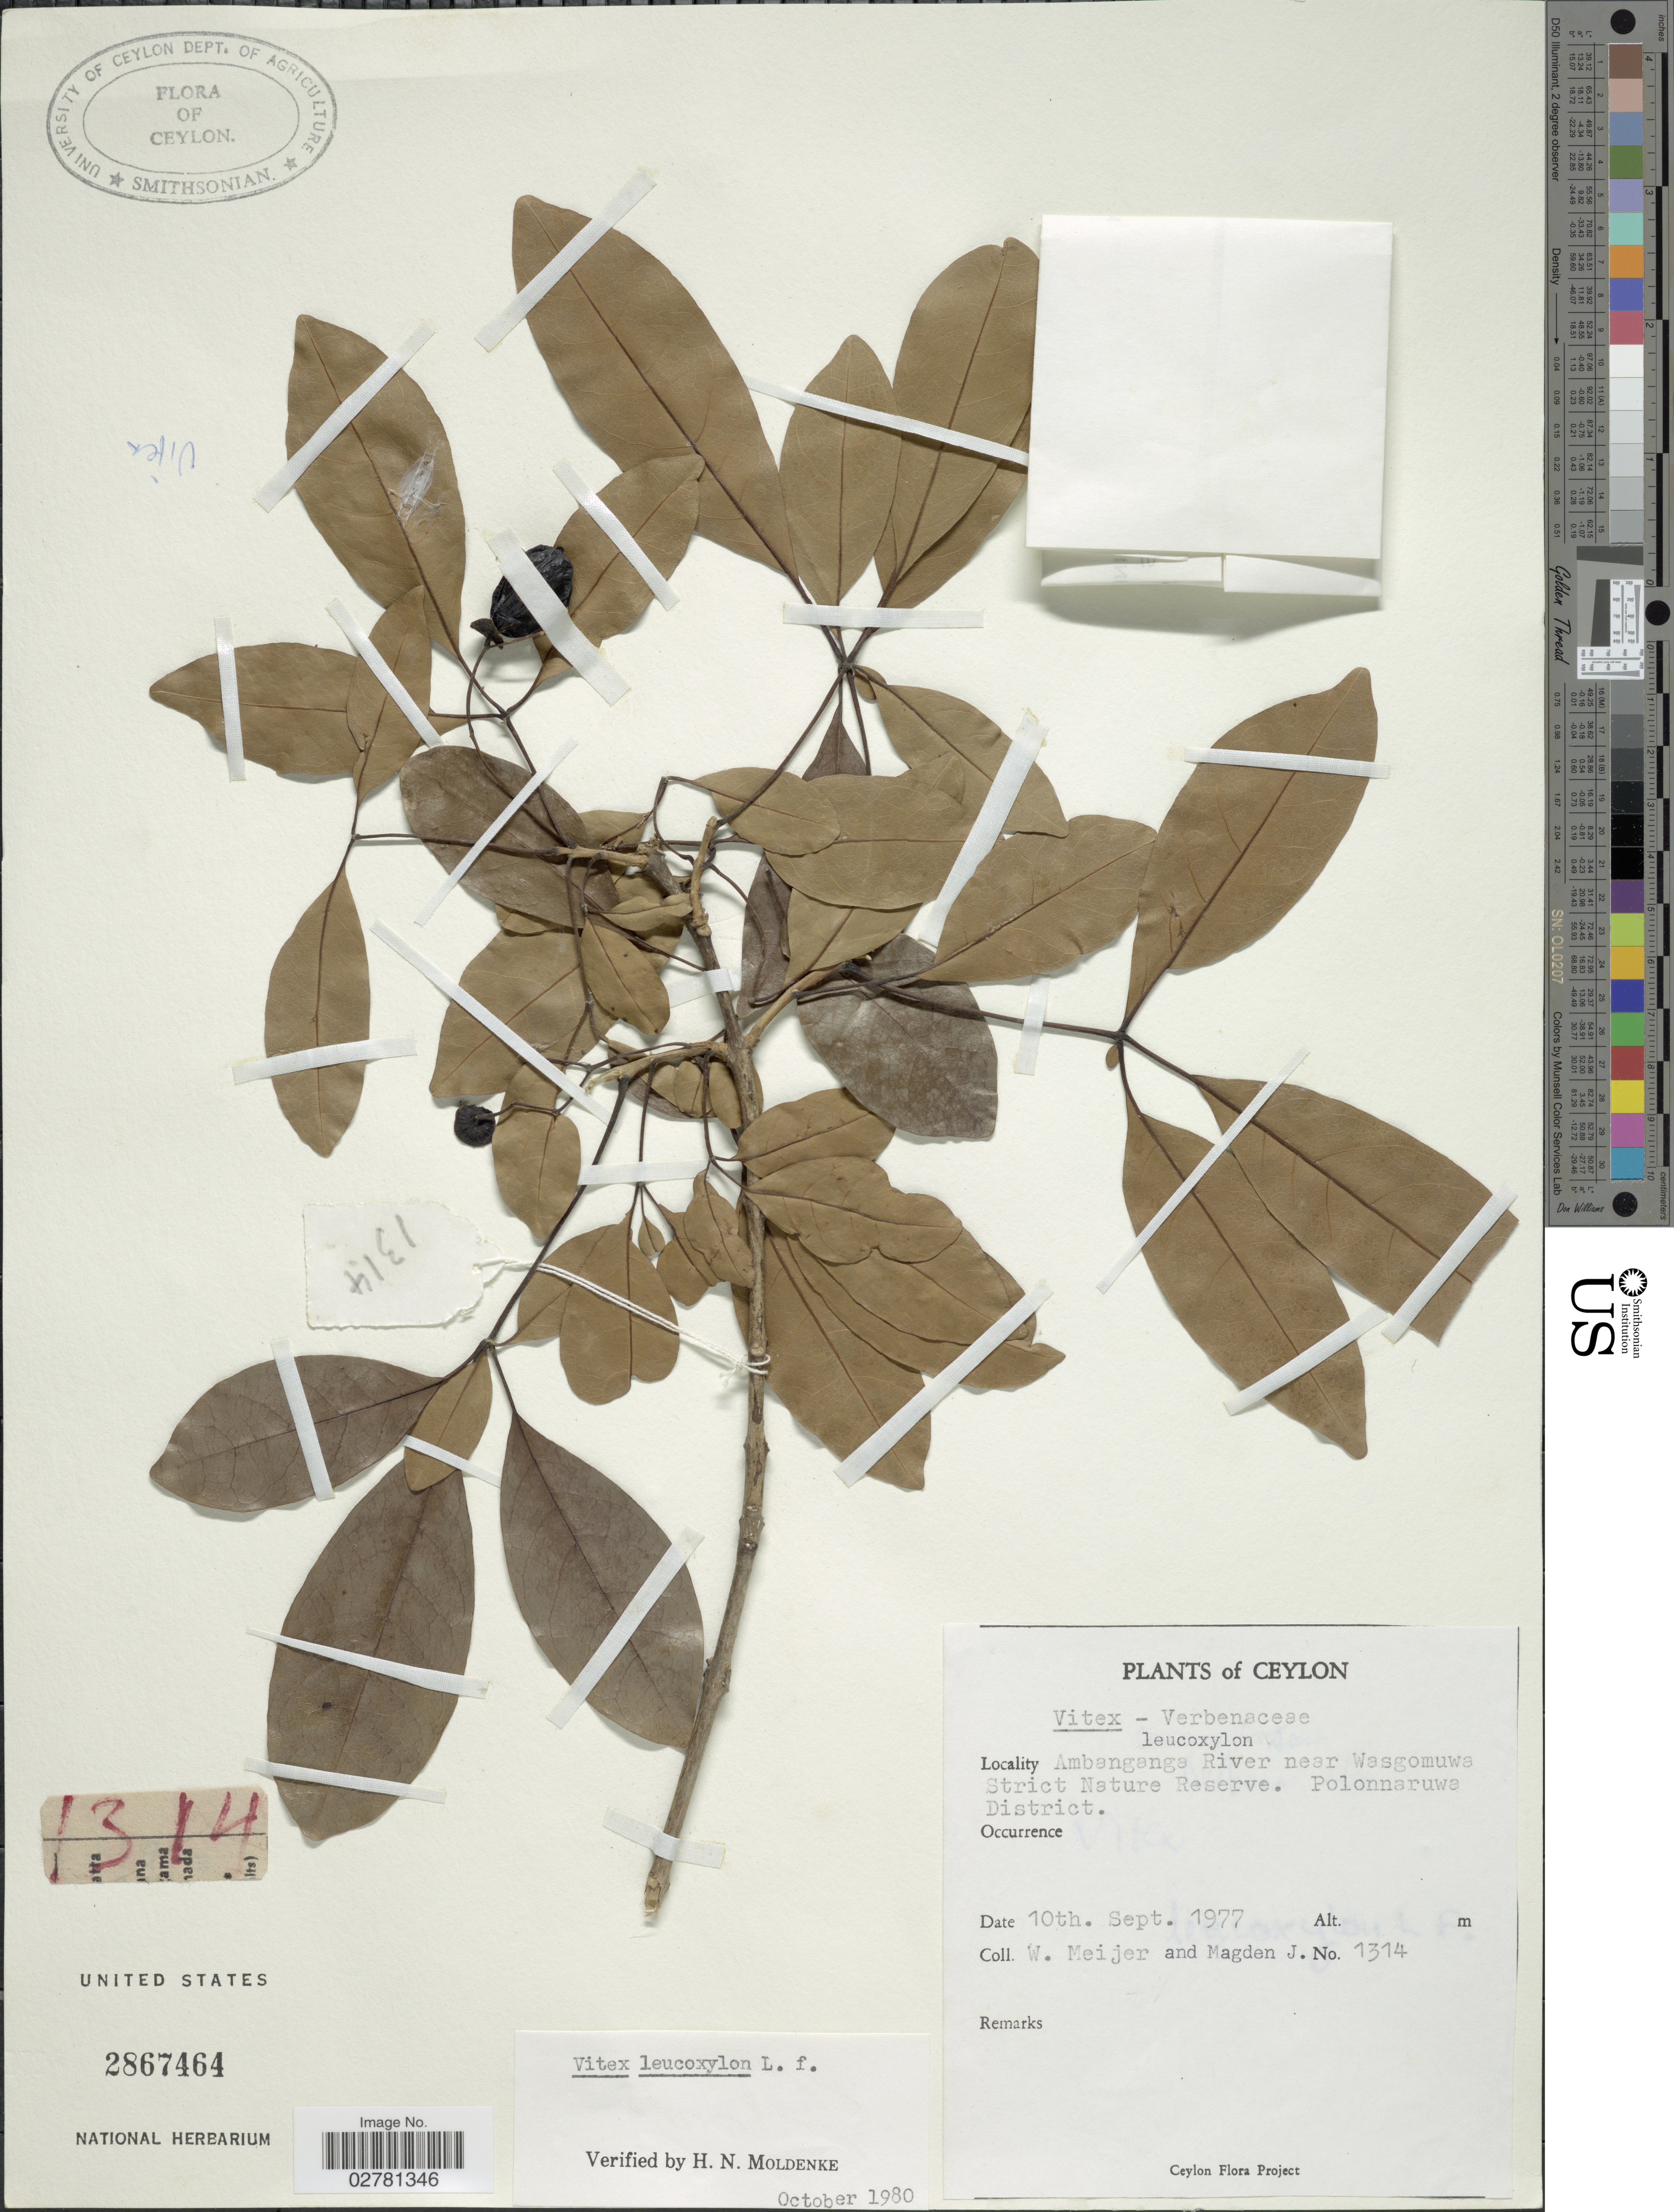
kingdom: Plantae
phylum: Tracheophyta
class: Magnoliopsida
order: Lamiales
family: Lamiaceae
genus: Vitex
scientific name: Vitex leucoxylon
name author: L. f.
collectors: W. Meijer & J. Magden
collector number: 1314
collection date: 1977-09-10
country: Sri Lanka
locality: Ceylon. Ambanganga River near Wasgomuwe Strict Nature Reserve. Polonnaruwa District.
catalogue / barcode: US 2867464